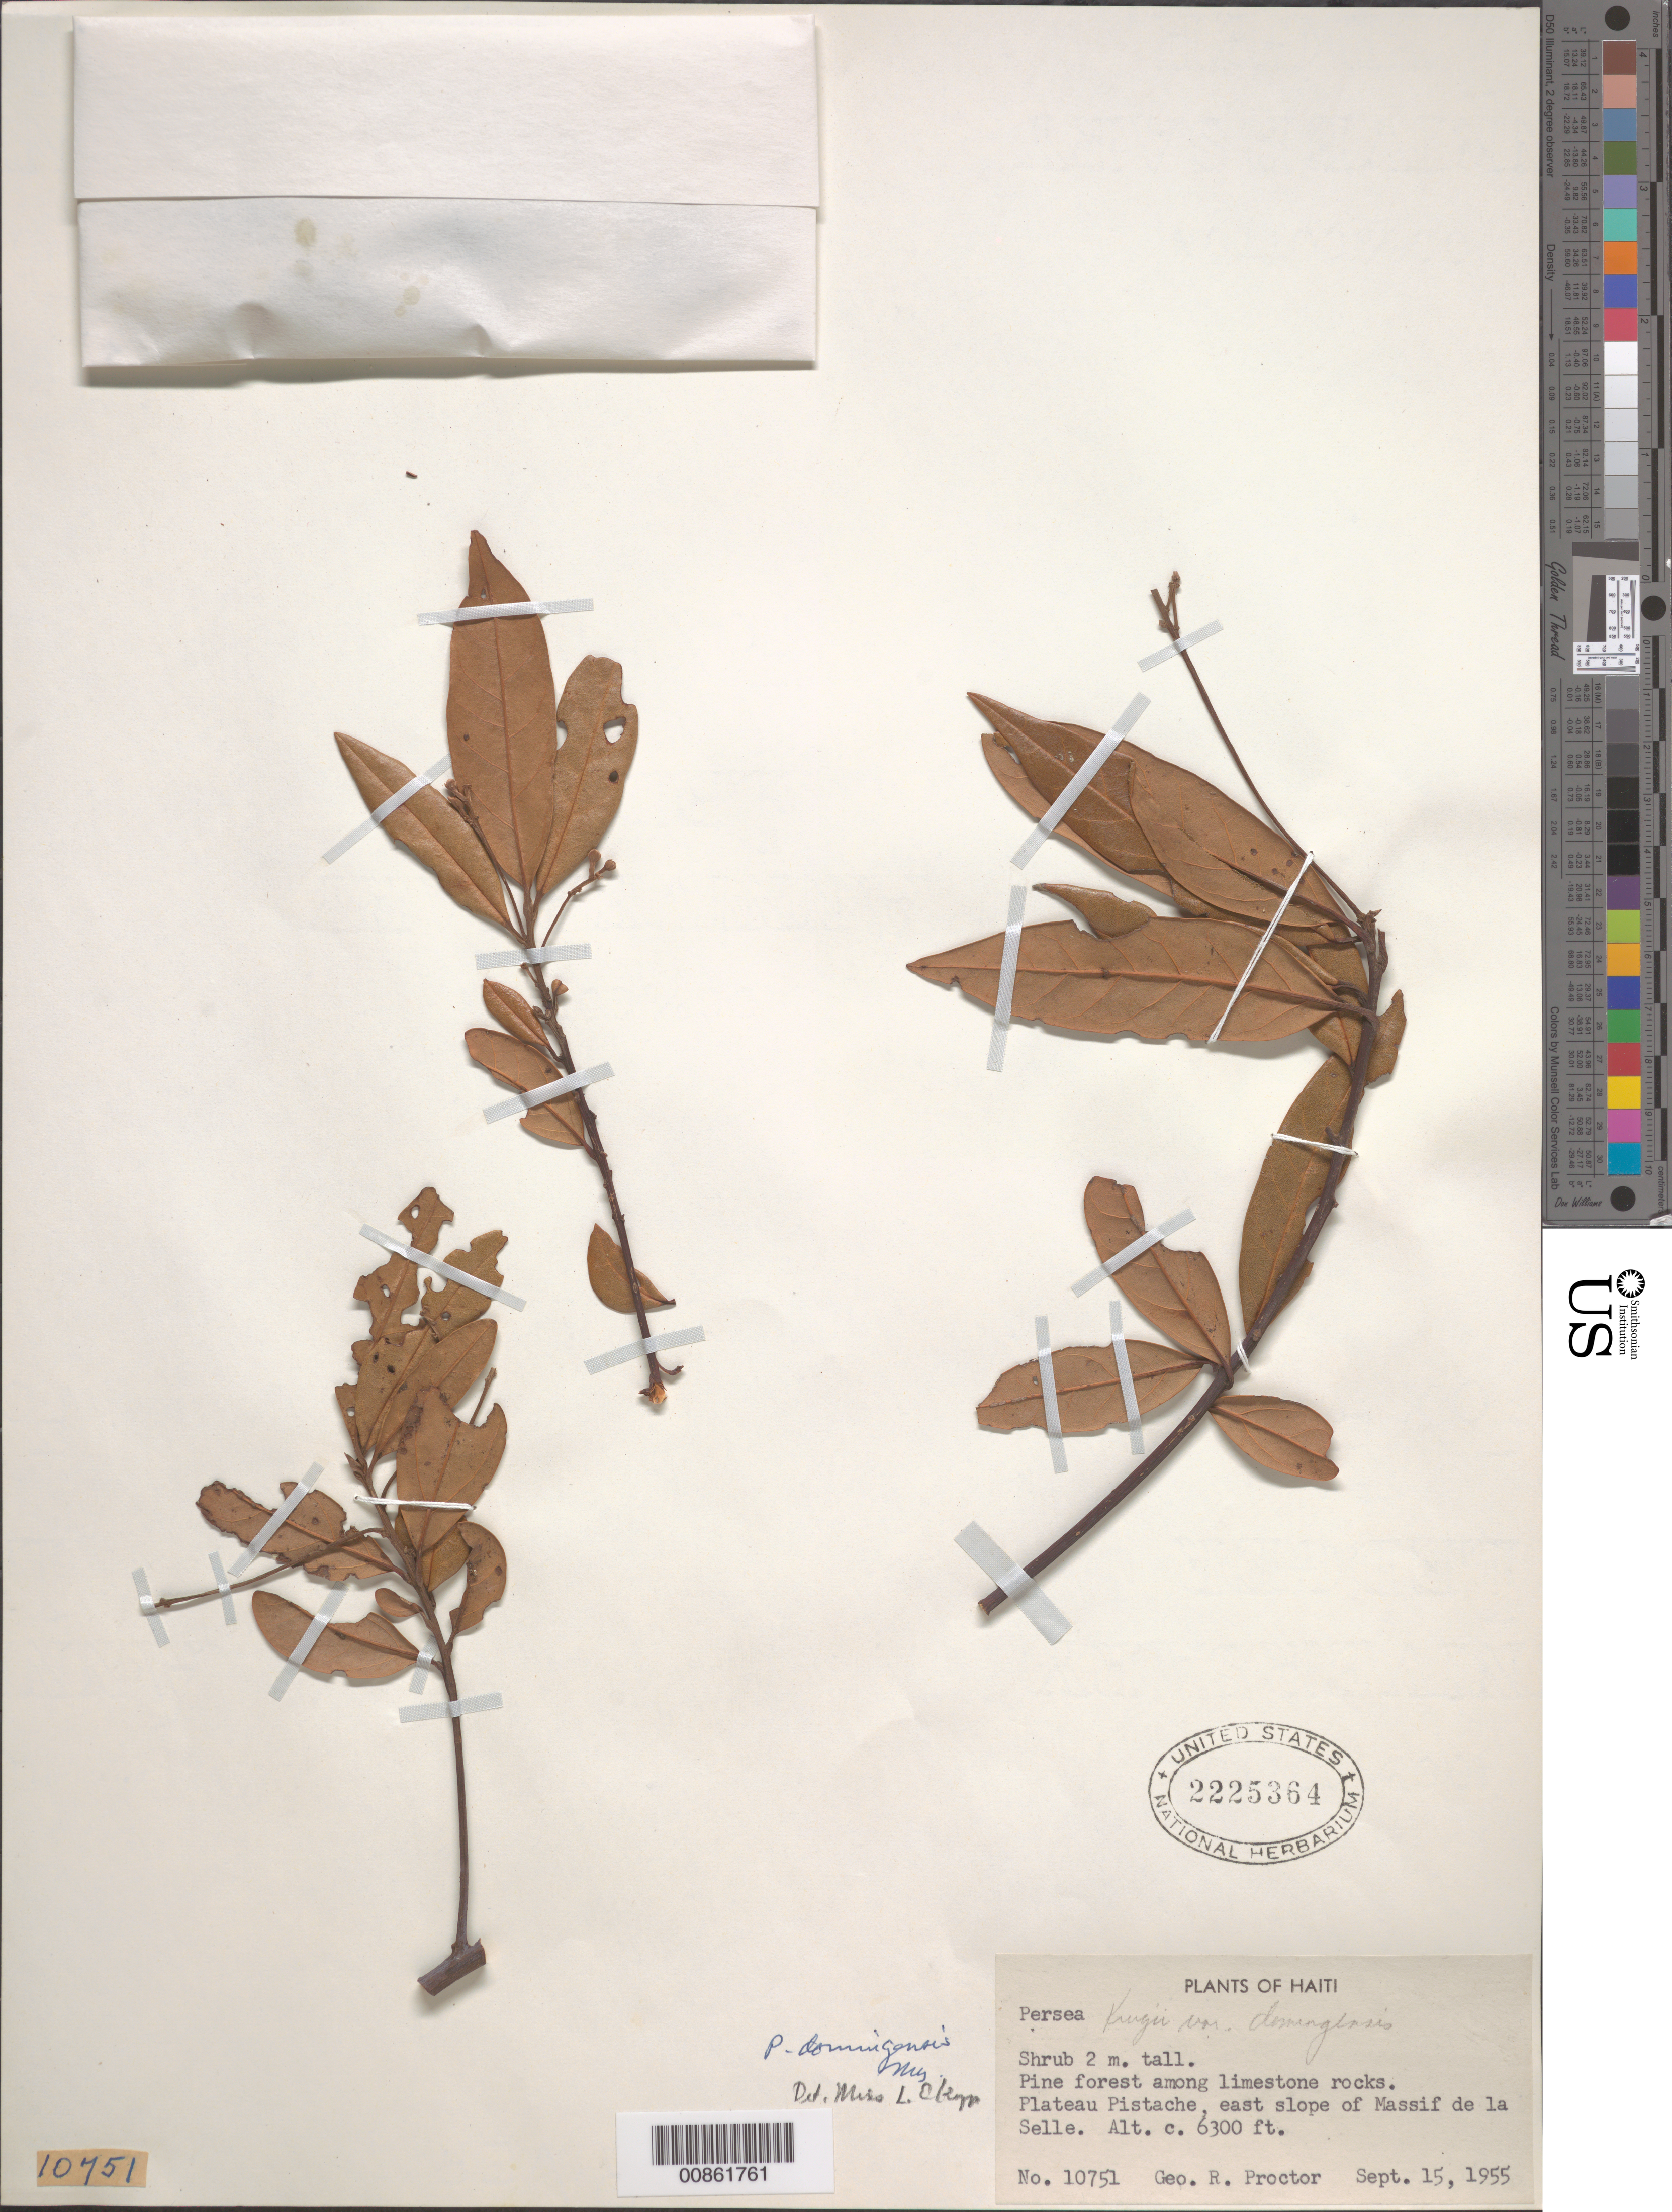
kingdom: Plantae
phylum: Tracheophyta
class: Magnoliopsida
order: Laurales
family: Lauraceae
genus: Persea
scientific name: Persea domingensis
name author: Mez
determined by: Kopp, L. E., (NY), New York Botanical Garden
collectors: G. R. Proctor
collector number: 10751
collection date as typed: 15 Sep 1955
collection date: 1955-09-15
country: Haiti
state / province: Ouest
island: Hispaniola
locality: Plateau Pistache, east slope of Massif de la Selle.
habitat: Pine forest among limestone rocks.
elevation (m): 1920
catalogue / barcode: US 2225364